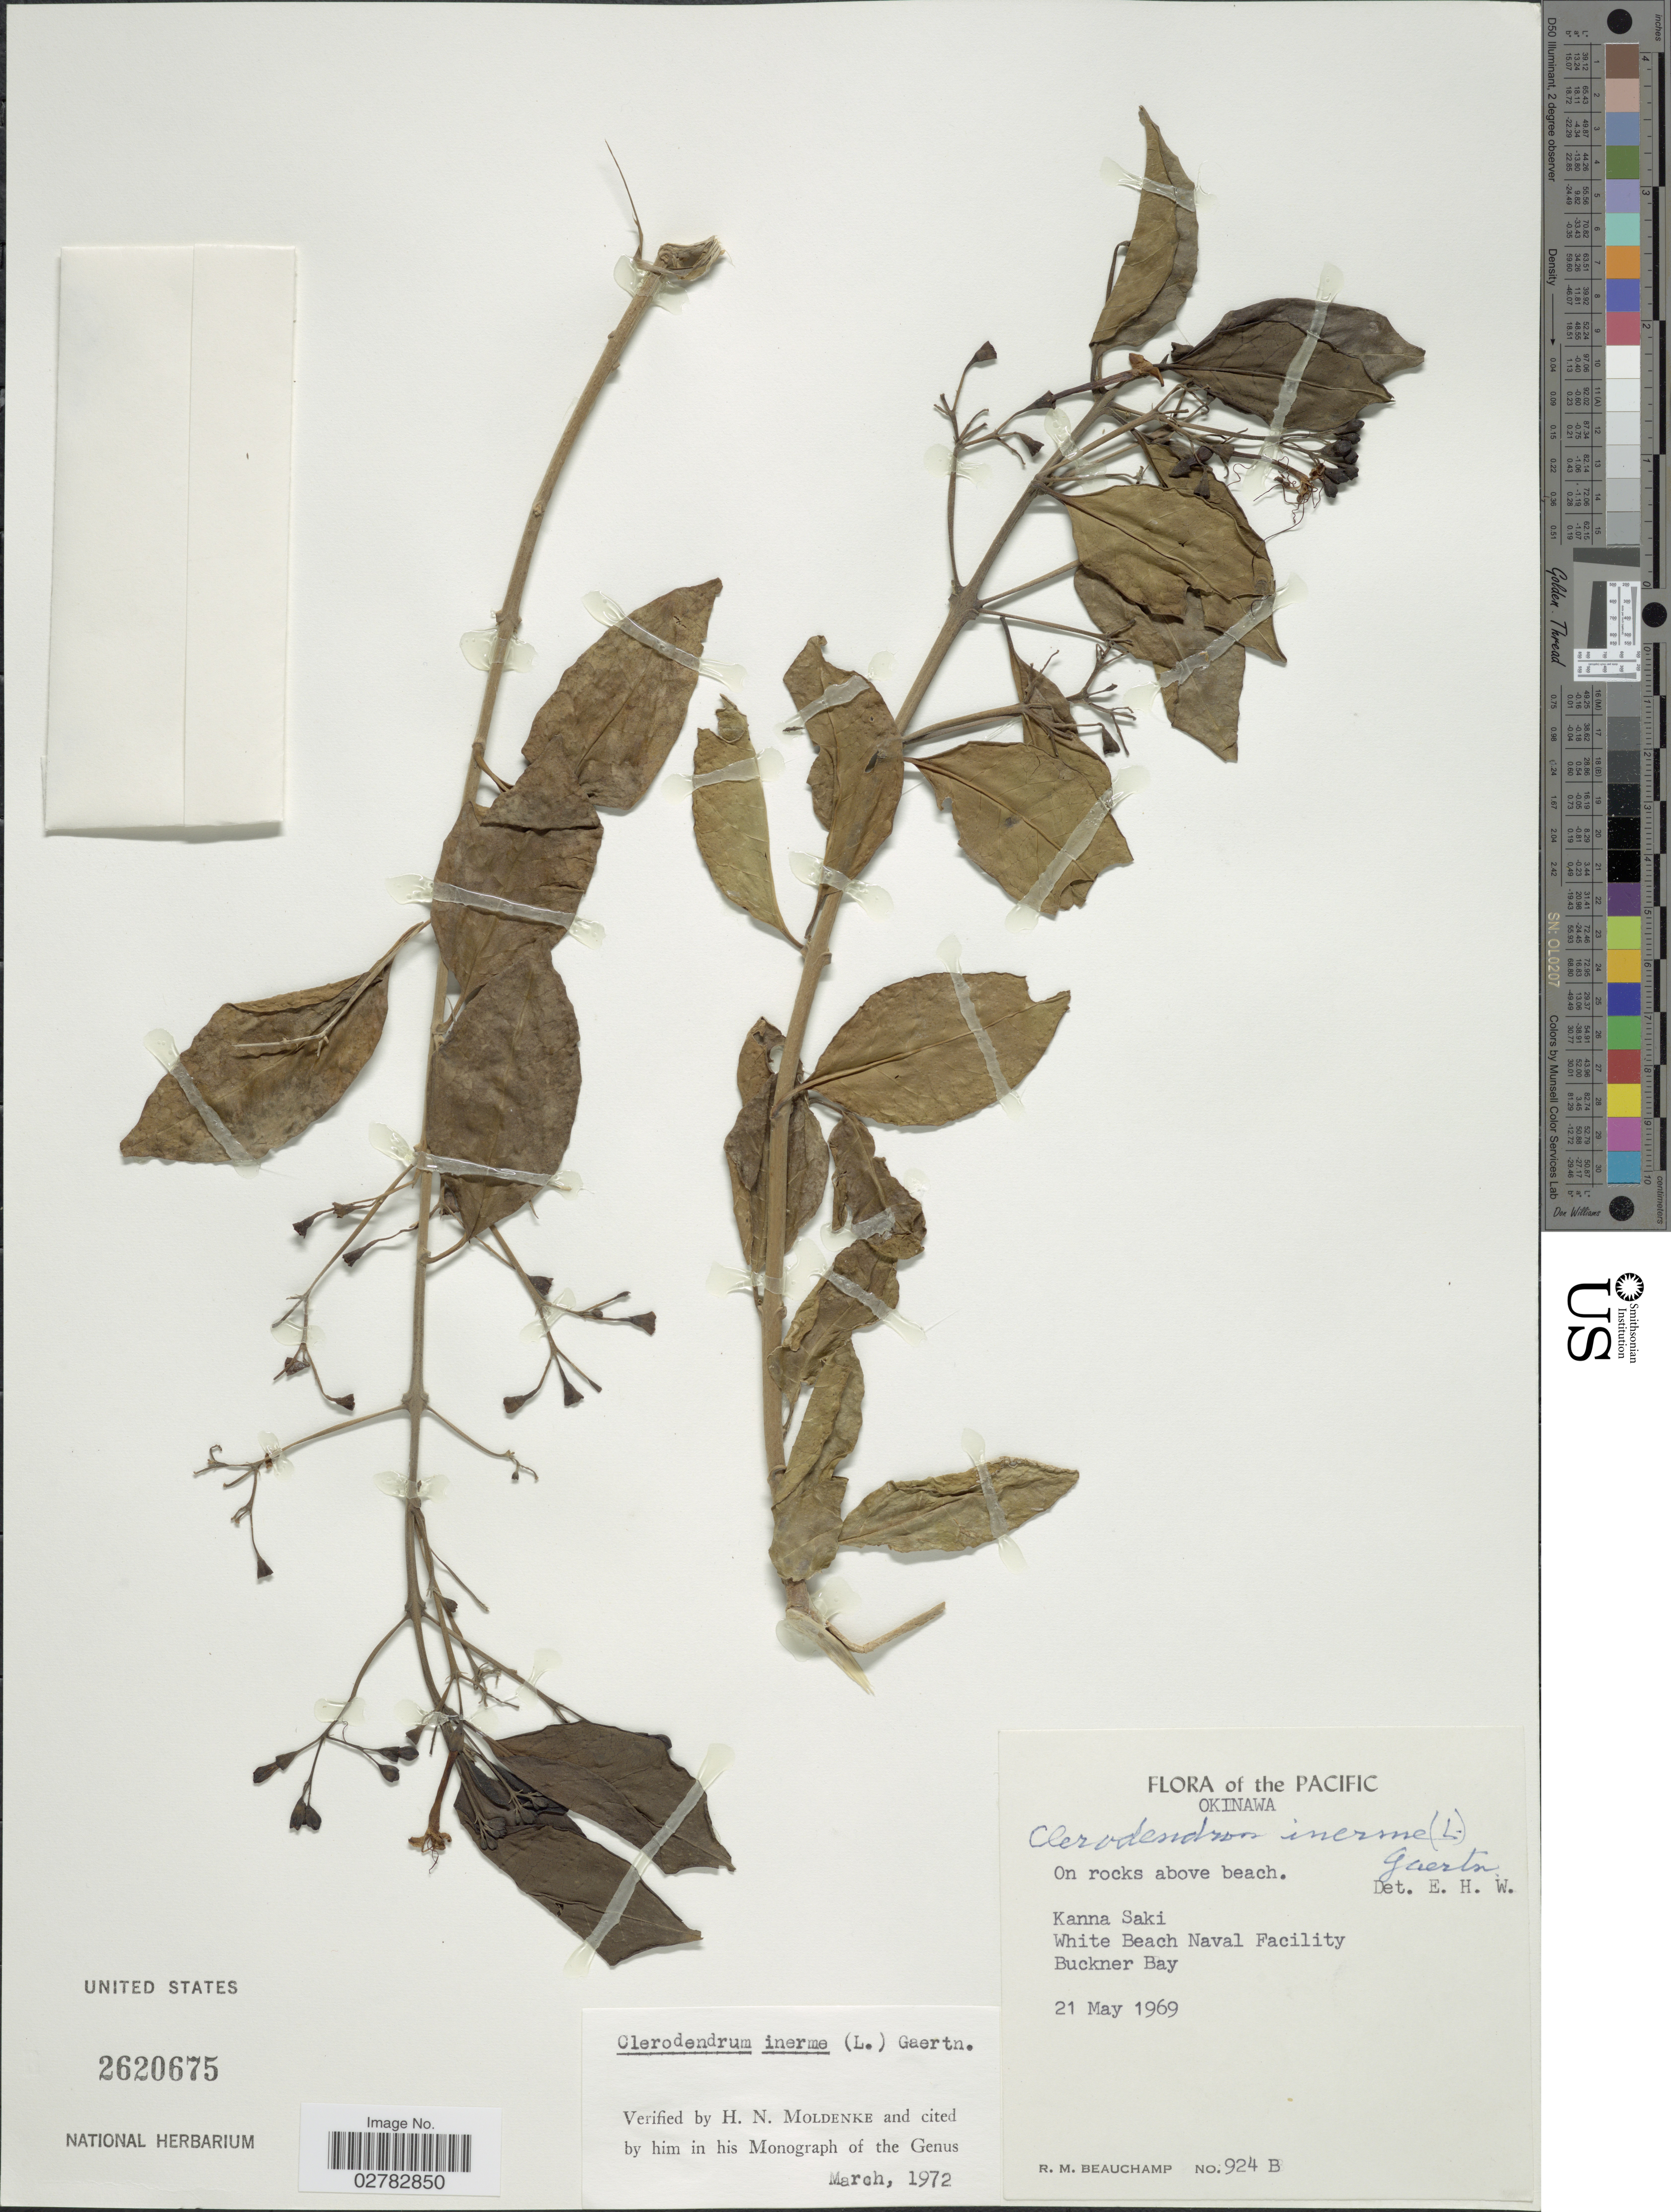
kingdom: Plantae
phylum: Tracheophyta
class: Magnoliopsida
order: Lamiales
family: Lamiaceae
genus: Clerodendrum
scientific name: Clerodendrum inerme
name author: (L.) Gaertn.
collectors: R. Beauchamp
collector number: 924B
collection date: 1969-05-21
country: Japan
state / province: Okinawa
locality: Pacific. Kanna Saki. White Beach Naval Facility. Buckner Bay.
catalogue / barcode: US 2620675